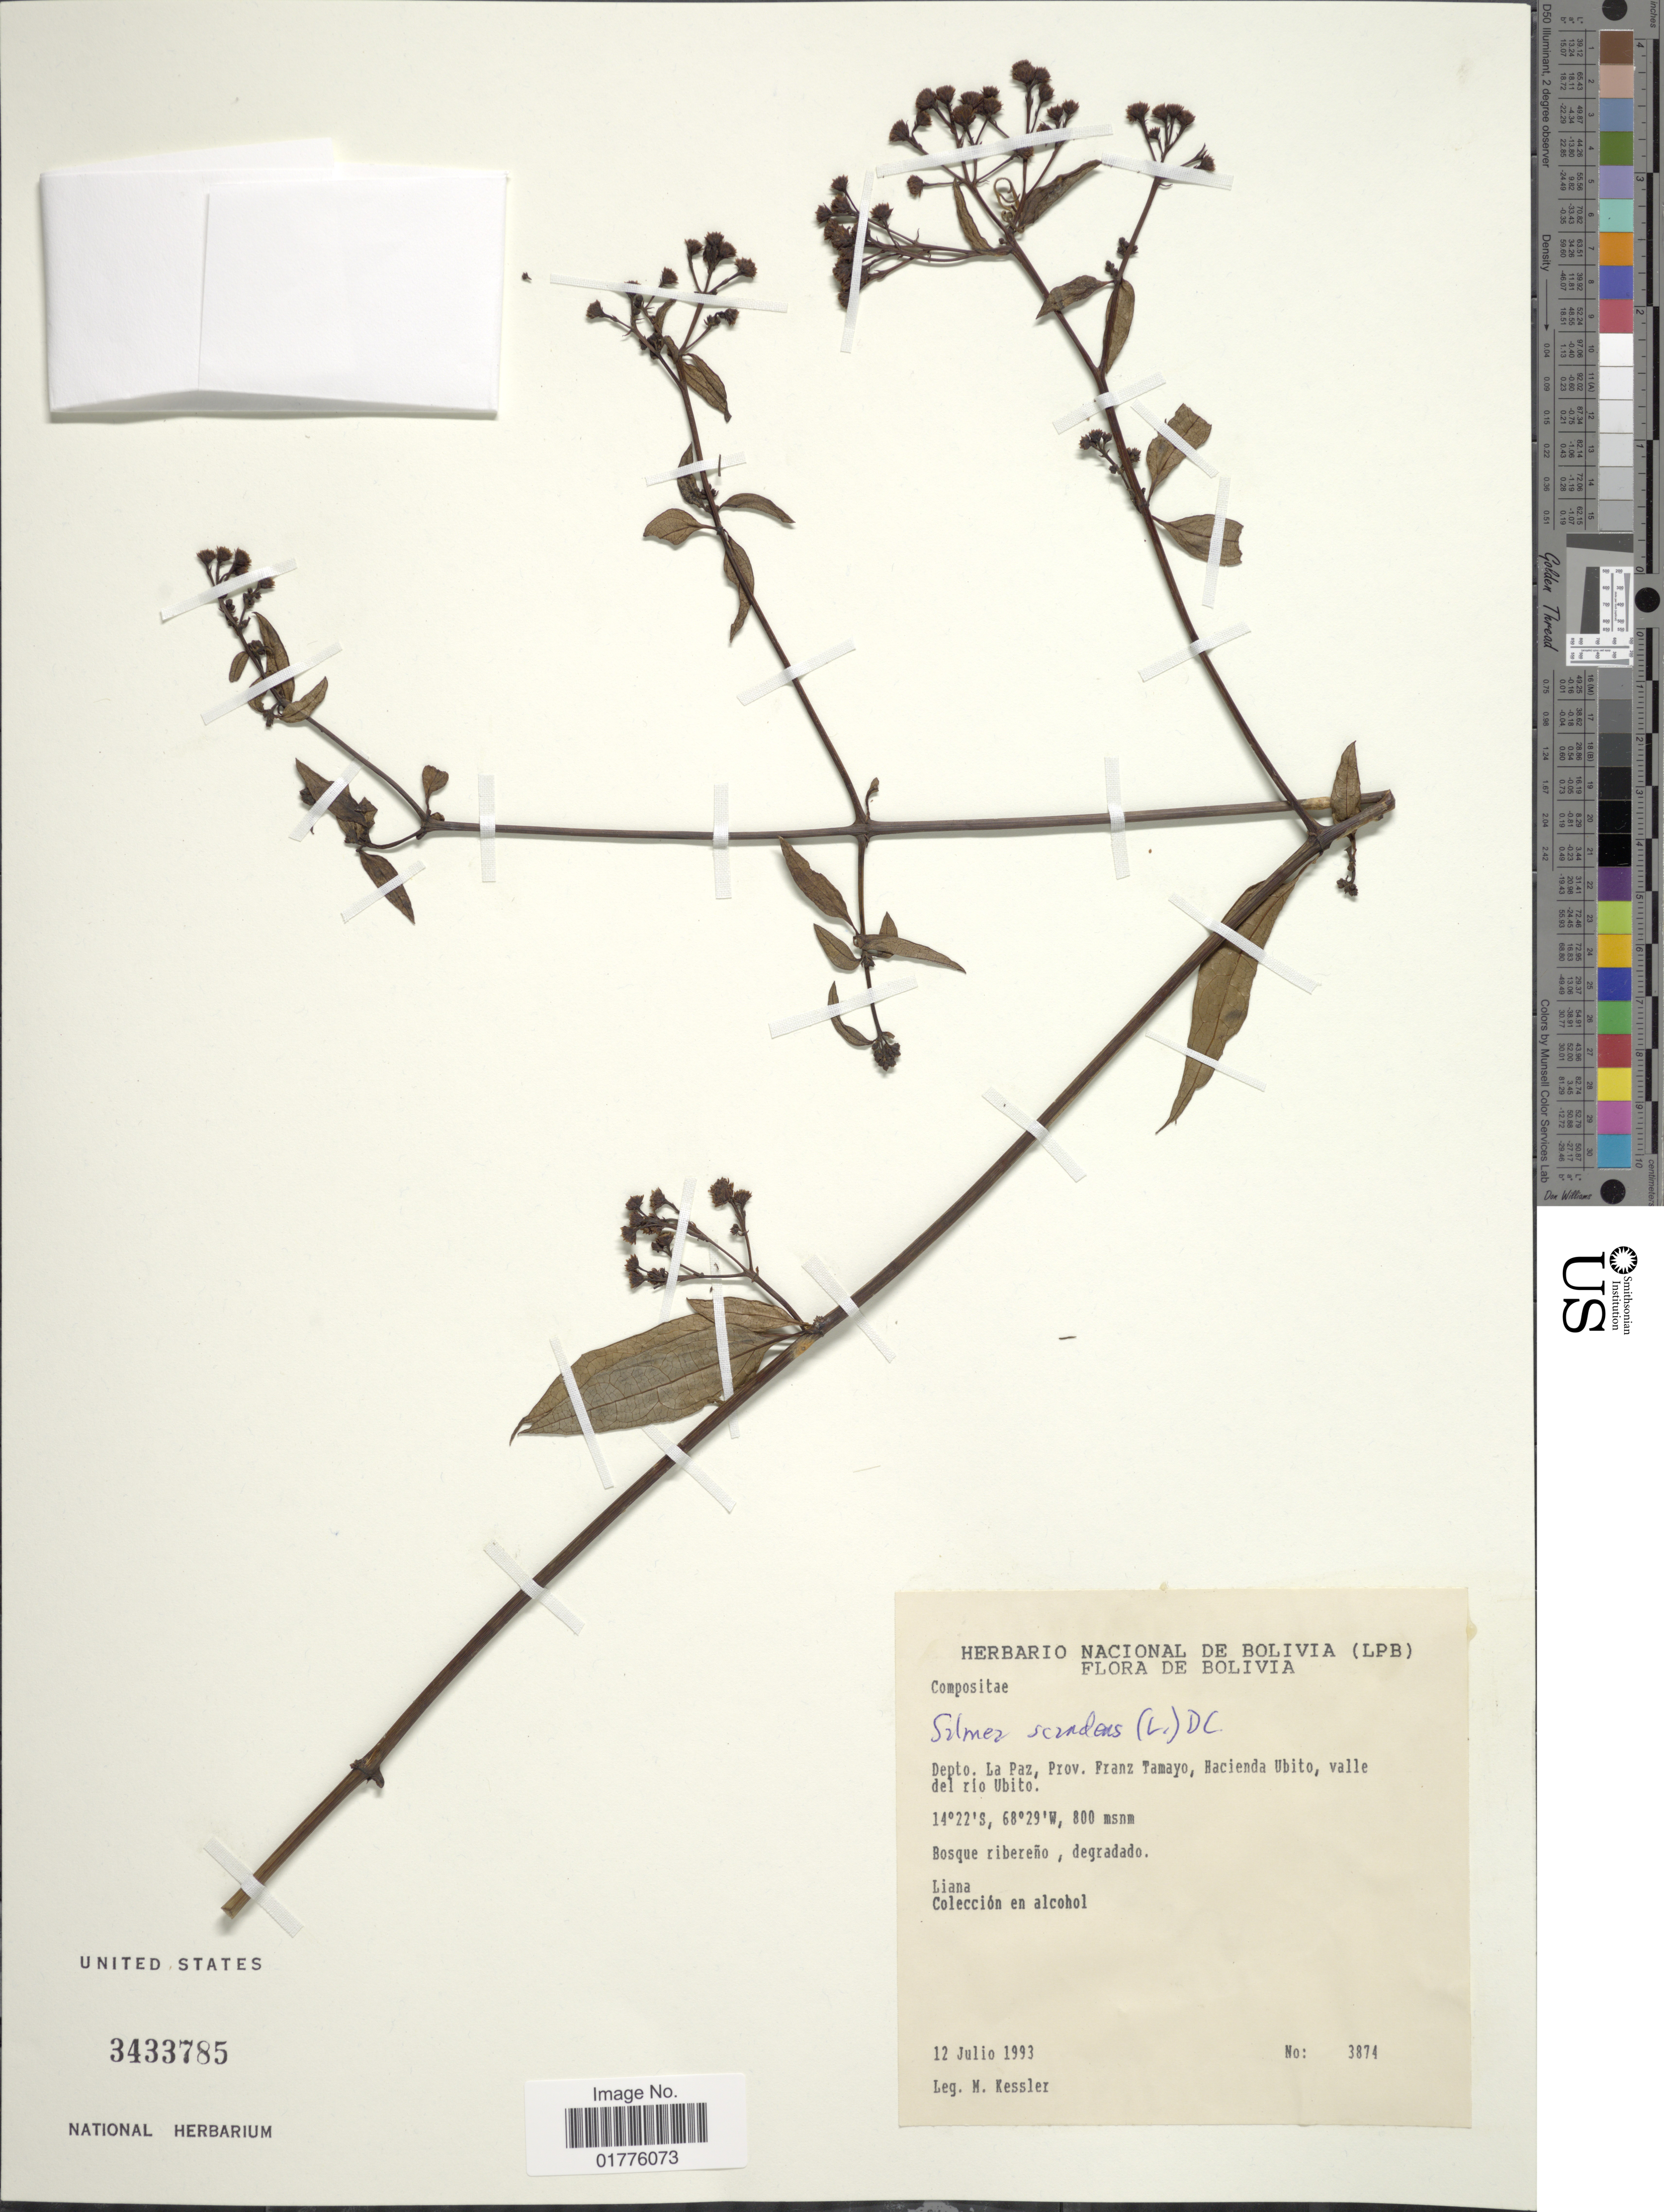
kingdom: Plantae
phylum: Tracheophyta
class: Magnoliopsida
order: Asterales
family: Asteraceae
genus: Salmea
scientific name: Salmea scandens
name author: (L.) DC.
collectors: M. Kessler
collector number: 3874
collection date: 1993-07-12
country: Bolivia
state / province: La Paz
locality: Depto. La Paz, Prov. Franz Tamayo, Hacienda unito, valle del rio ubito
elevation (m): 800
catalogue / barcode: US 3433785